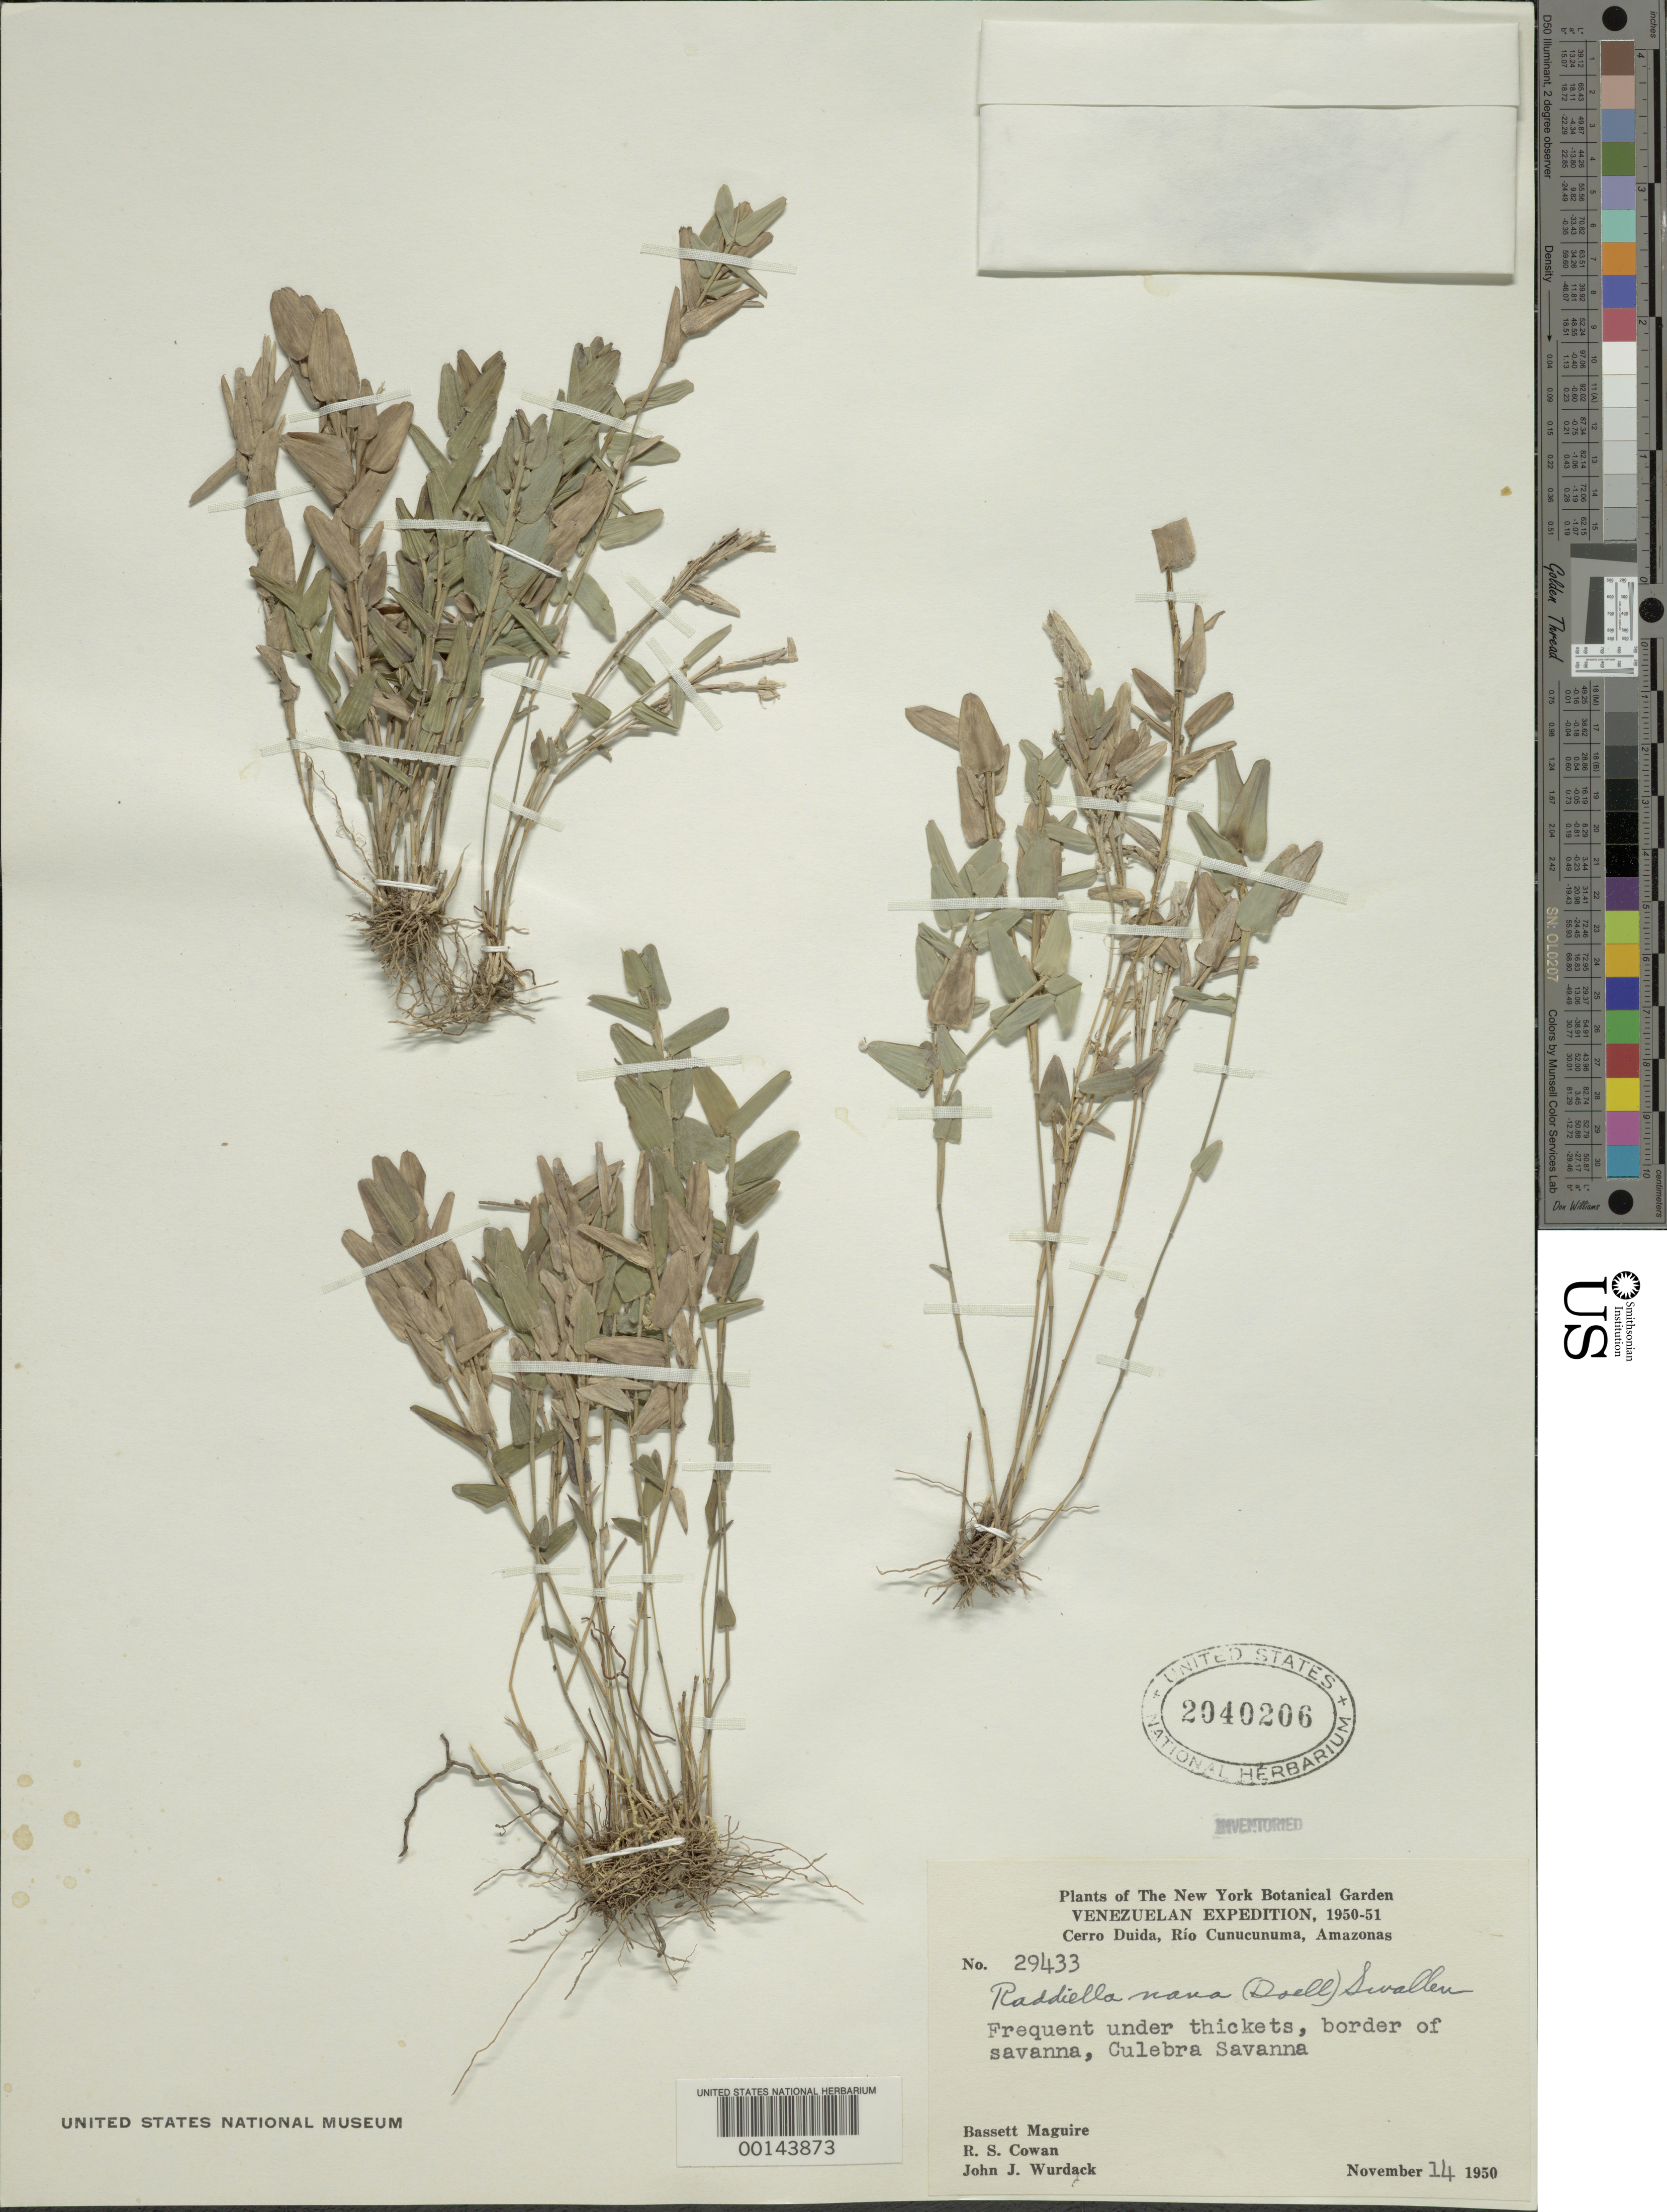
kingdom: Plantae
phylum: Tracheophyta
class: Liliopsida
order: Poales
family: Poaceae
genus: Raddiella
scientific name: Raddiella esenbeckii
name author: (Steud.) C. E. Calderón & Soderstr.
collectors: B. Maguire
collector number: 29433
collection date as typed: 14 Nov 1950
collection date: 1950-11-14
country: Venezuela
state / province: Amazonas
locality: Cerro Duida, Rio Cunucunuma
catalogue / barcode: US 2040206